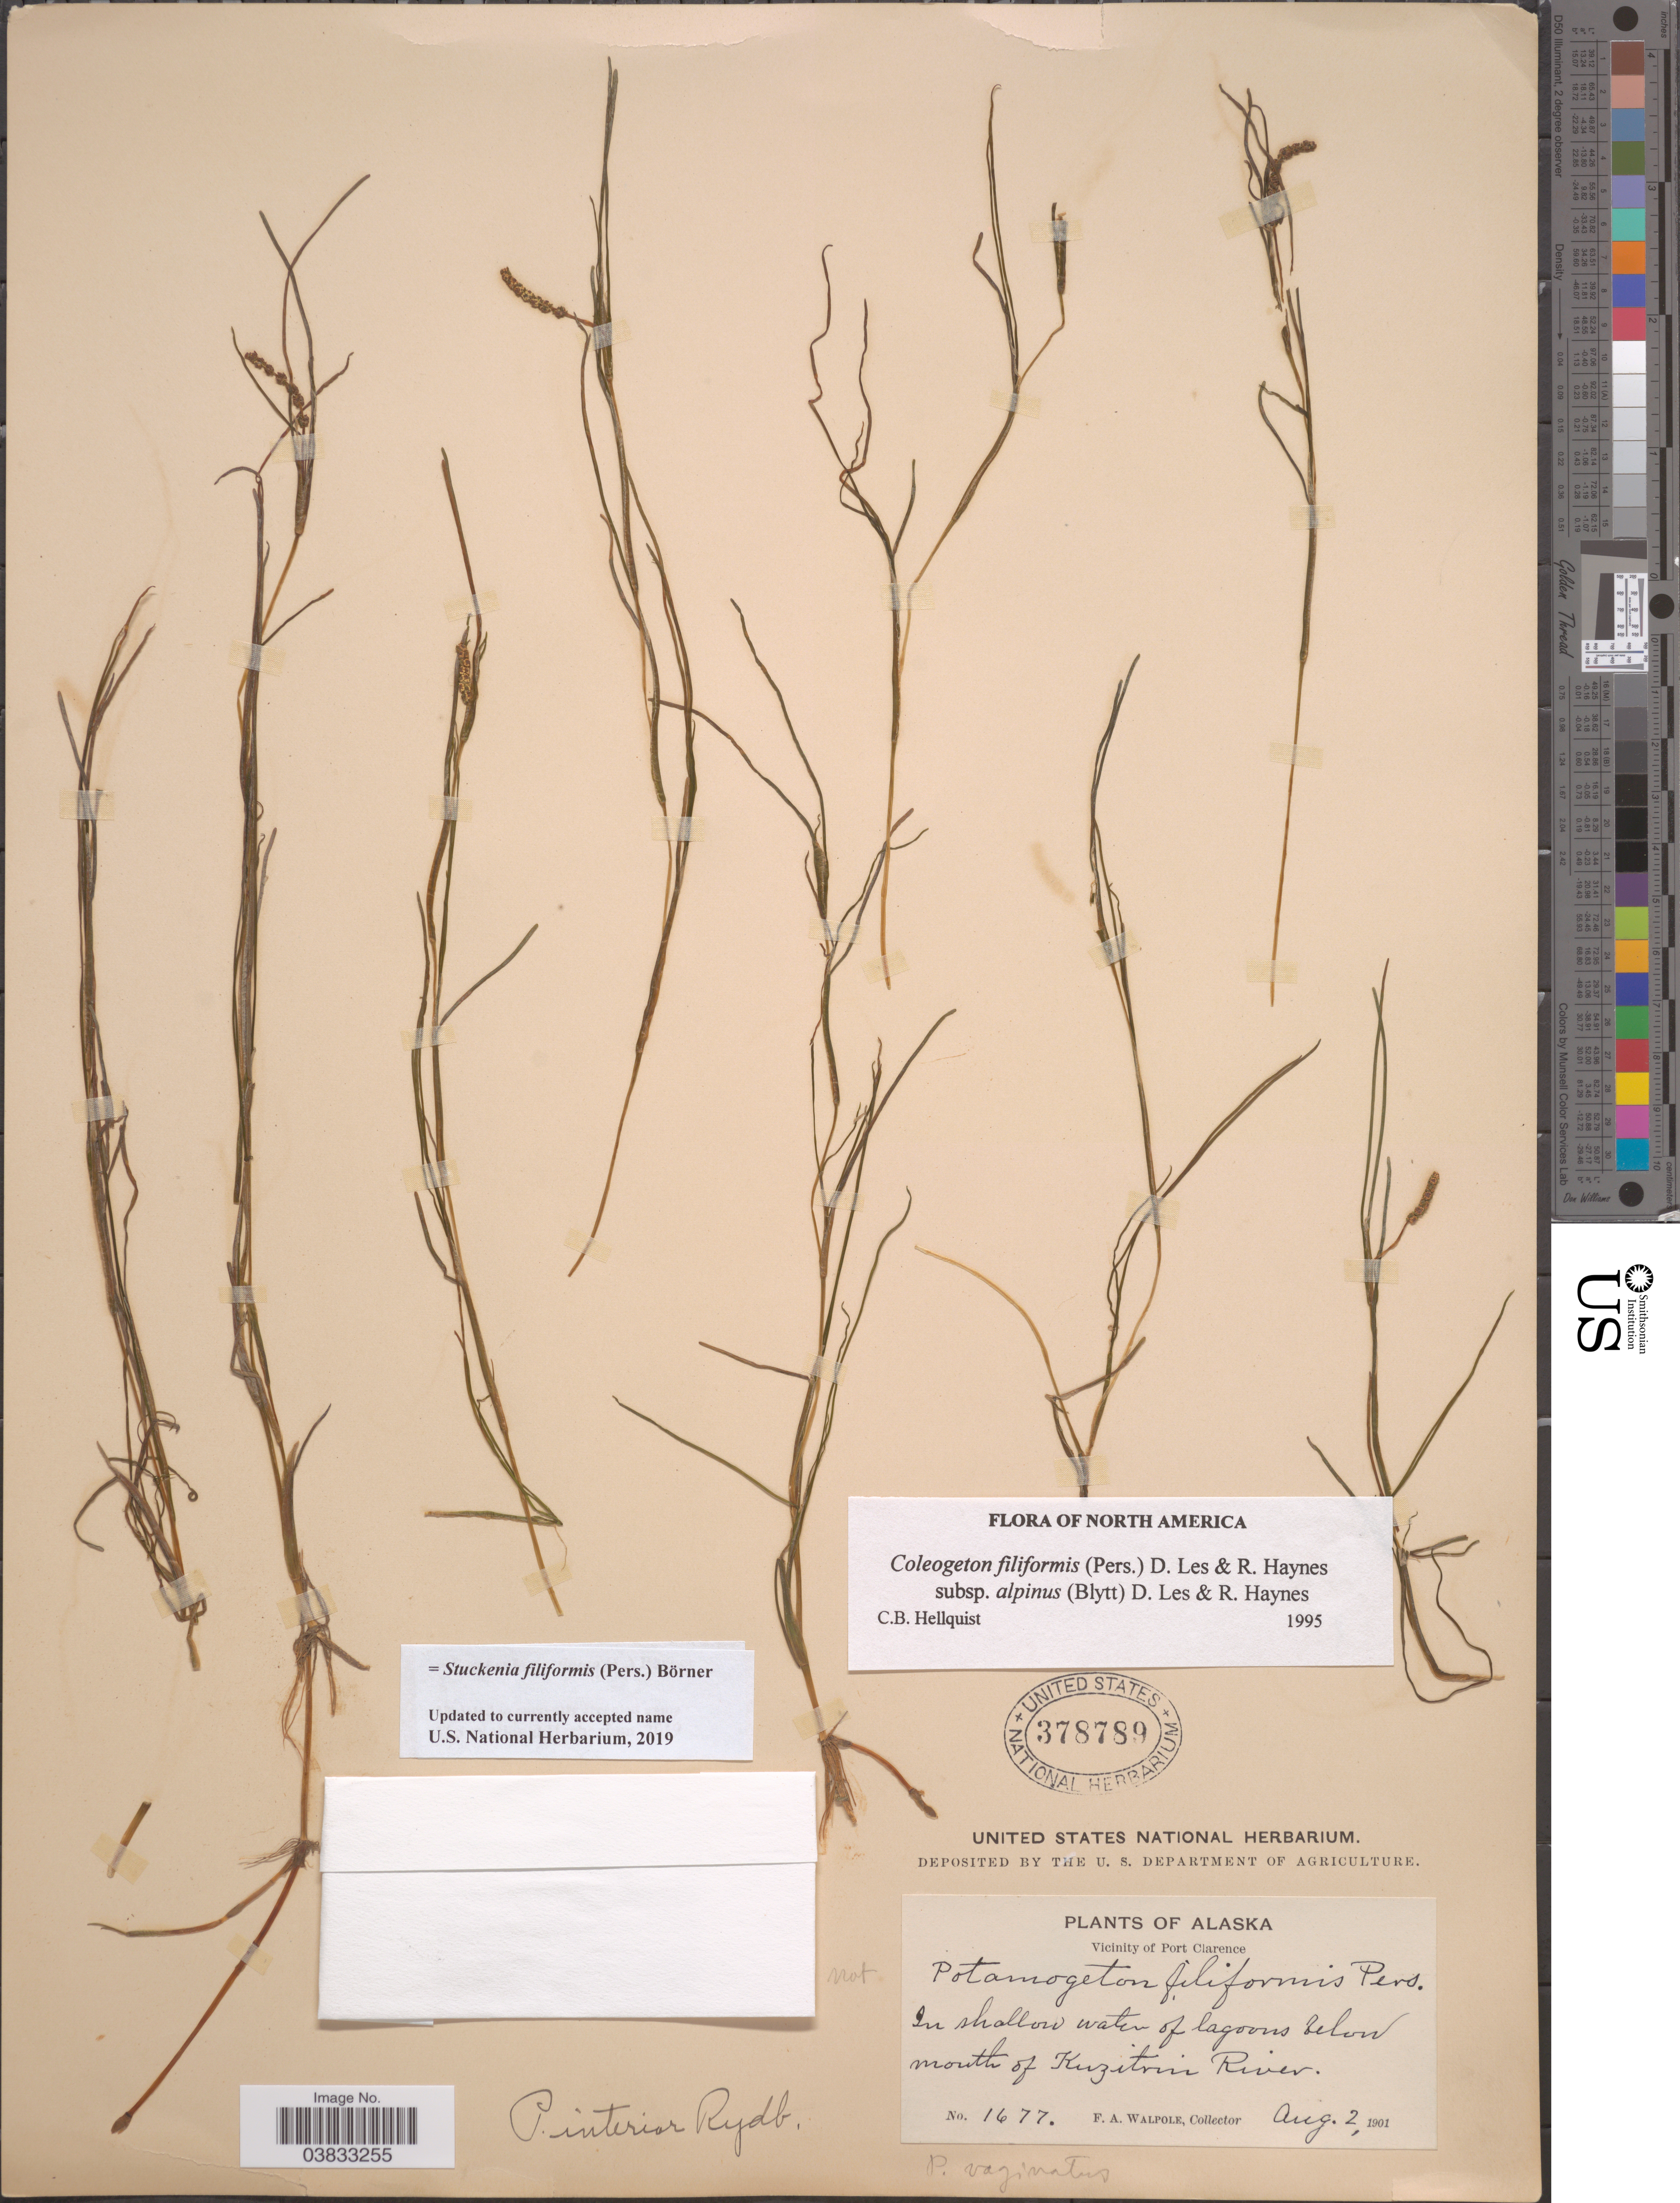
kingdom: Plantae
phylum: Tracheophyta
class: Liliopsida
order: Alismatales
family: Potamogetonaceae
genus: Stuckenia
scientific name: Stuckenia filiformis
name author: (Pers.) Börner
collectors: F. Walpole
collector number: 1677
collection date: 1901-08-02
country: United States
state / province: Alaska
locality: Vicinity of Port Clarence. Below mouth of Kuzitrin River.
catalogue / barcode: US 378789